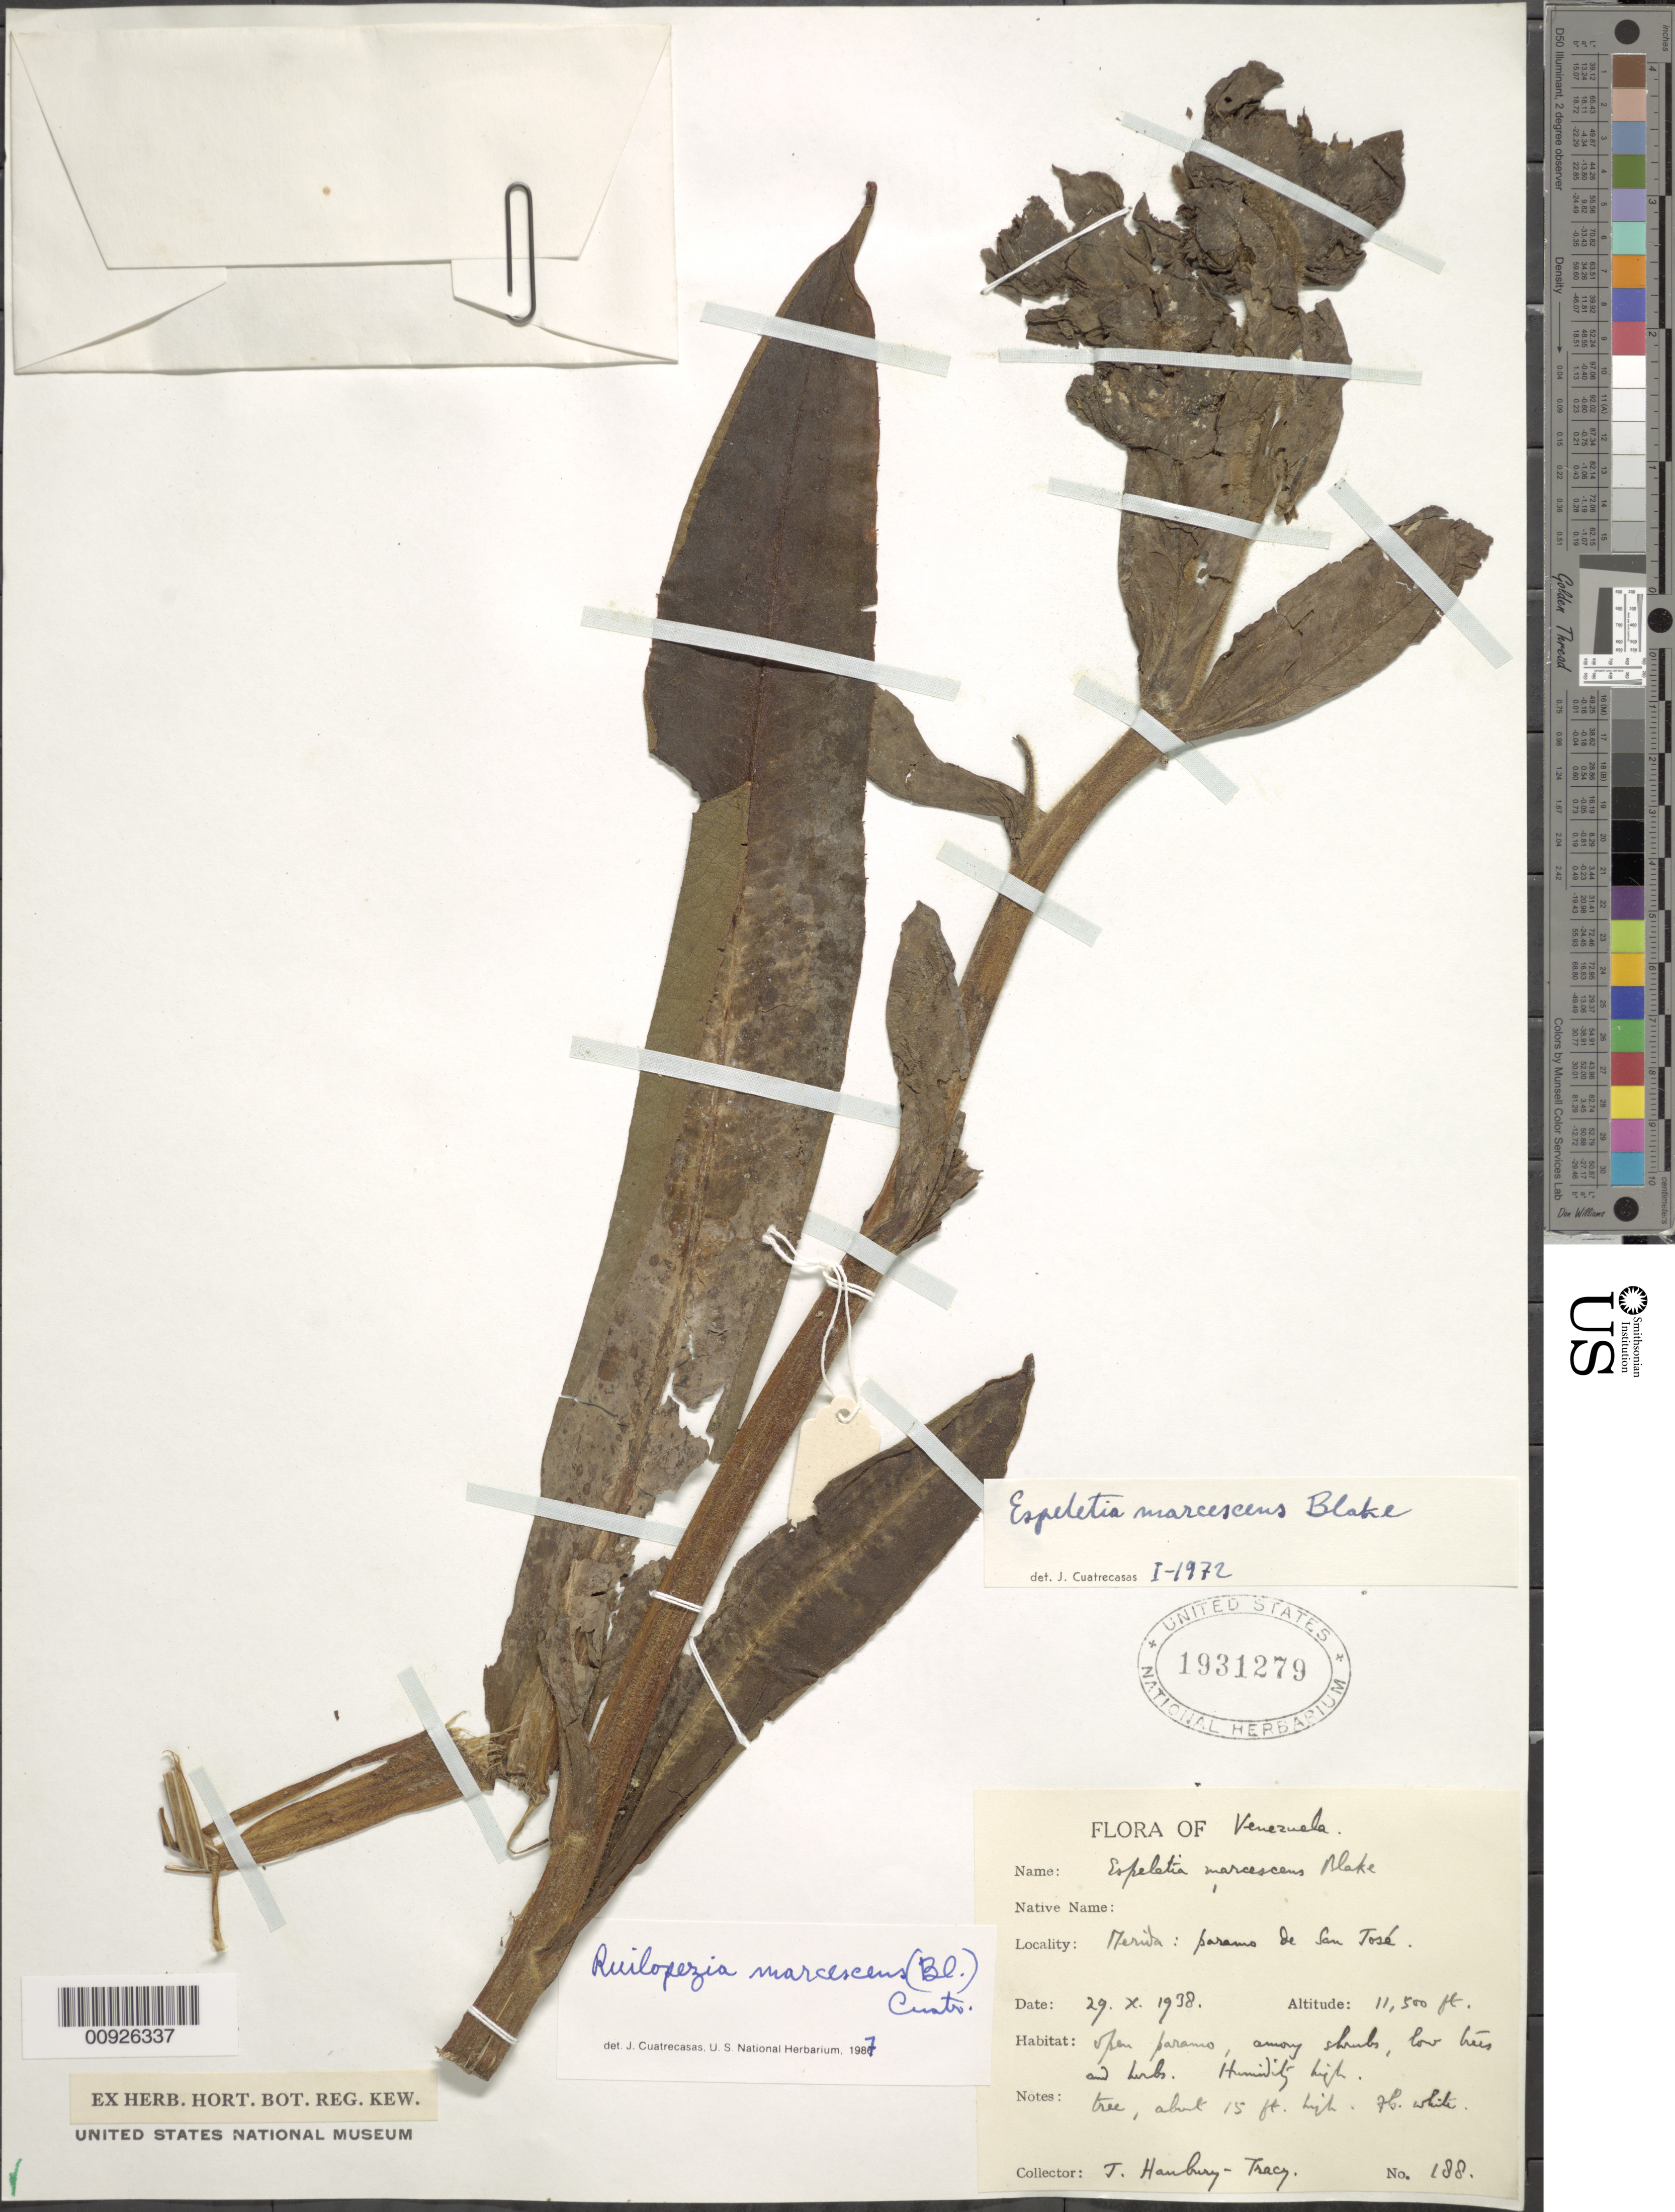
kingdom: Plantae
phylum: Tracheophyta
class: Magnoliopsida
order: Asterales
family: Asteraceae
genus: Ruilopezia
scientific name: Ruilopezia marcescens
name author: (S.F. Blake) Cuatrec.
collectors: J. Hanbury-Tracy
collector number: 188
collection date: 1938-10-29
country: Venezuela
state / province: Mérida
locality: Páramo de San José.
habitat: Open páramo, among shrubs, low trees and herbs. Humidity hight.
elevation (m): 3850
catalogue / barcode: US 1931279